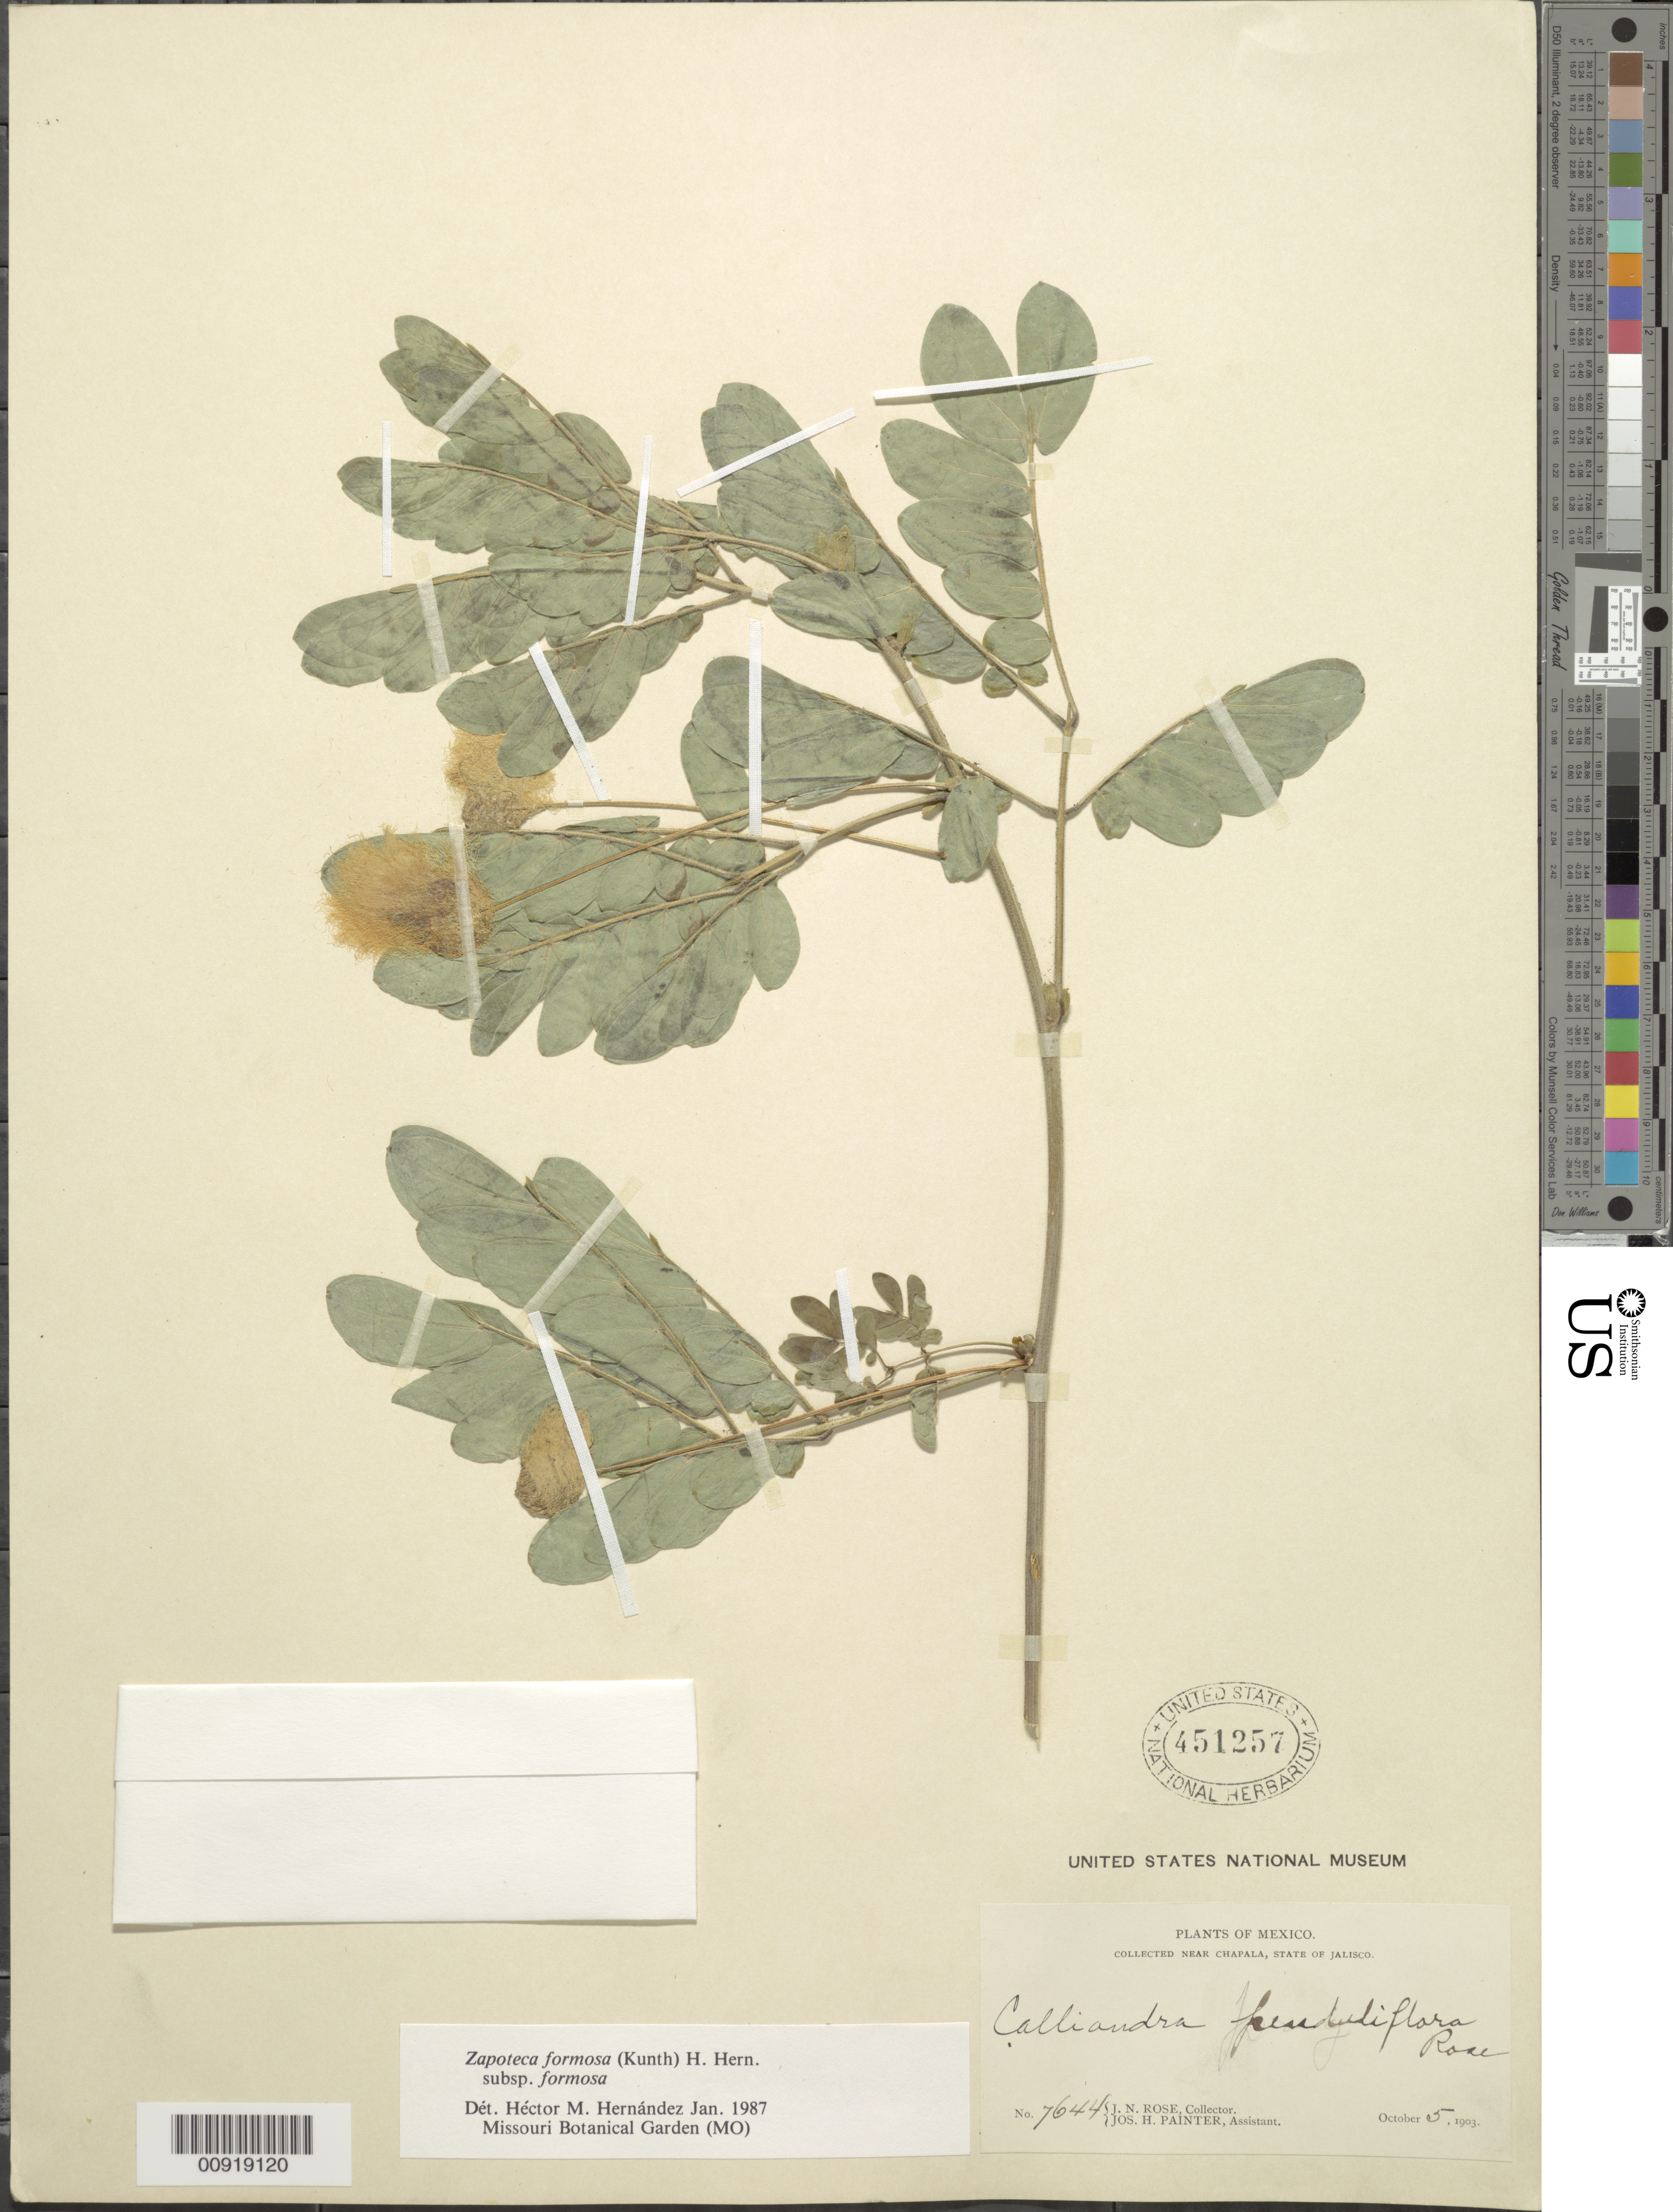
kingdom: Plantae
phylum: Tracheophyta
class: Magnoliopsida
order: Fabales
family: Fabaceae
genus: Zapoteca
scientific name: Zapoteca formosa subsp. formosa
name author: (Kunth) H.M. Hern.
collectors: J. N. Rose & J. H. Painter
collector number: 7644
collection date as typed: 05 Oct 1903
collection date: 1903-10-05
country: Mexico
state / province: Jalisco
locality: Near Chapala, State of Jalisco.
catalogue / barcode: US 451257